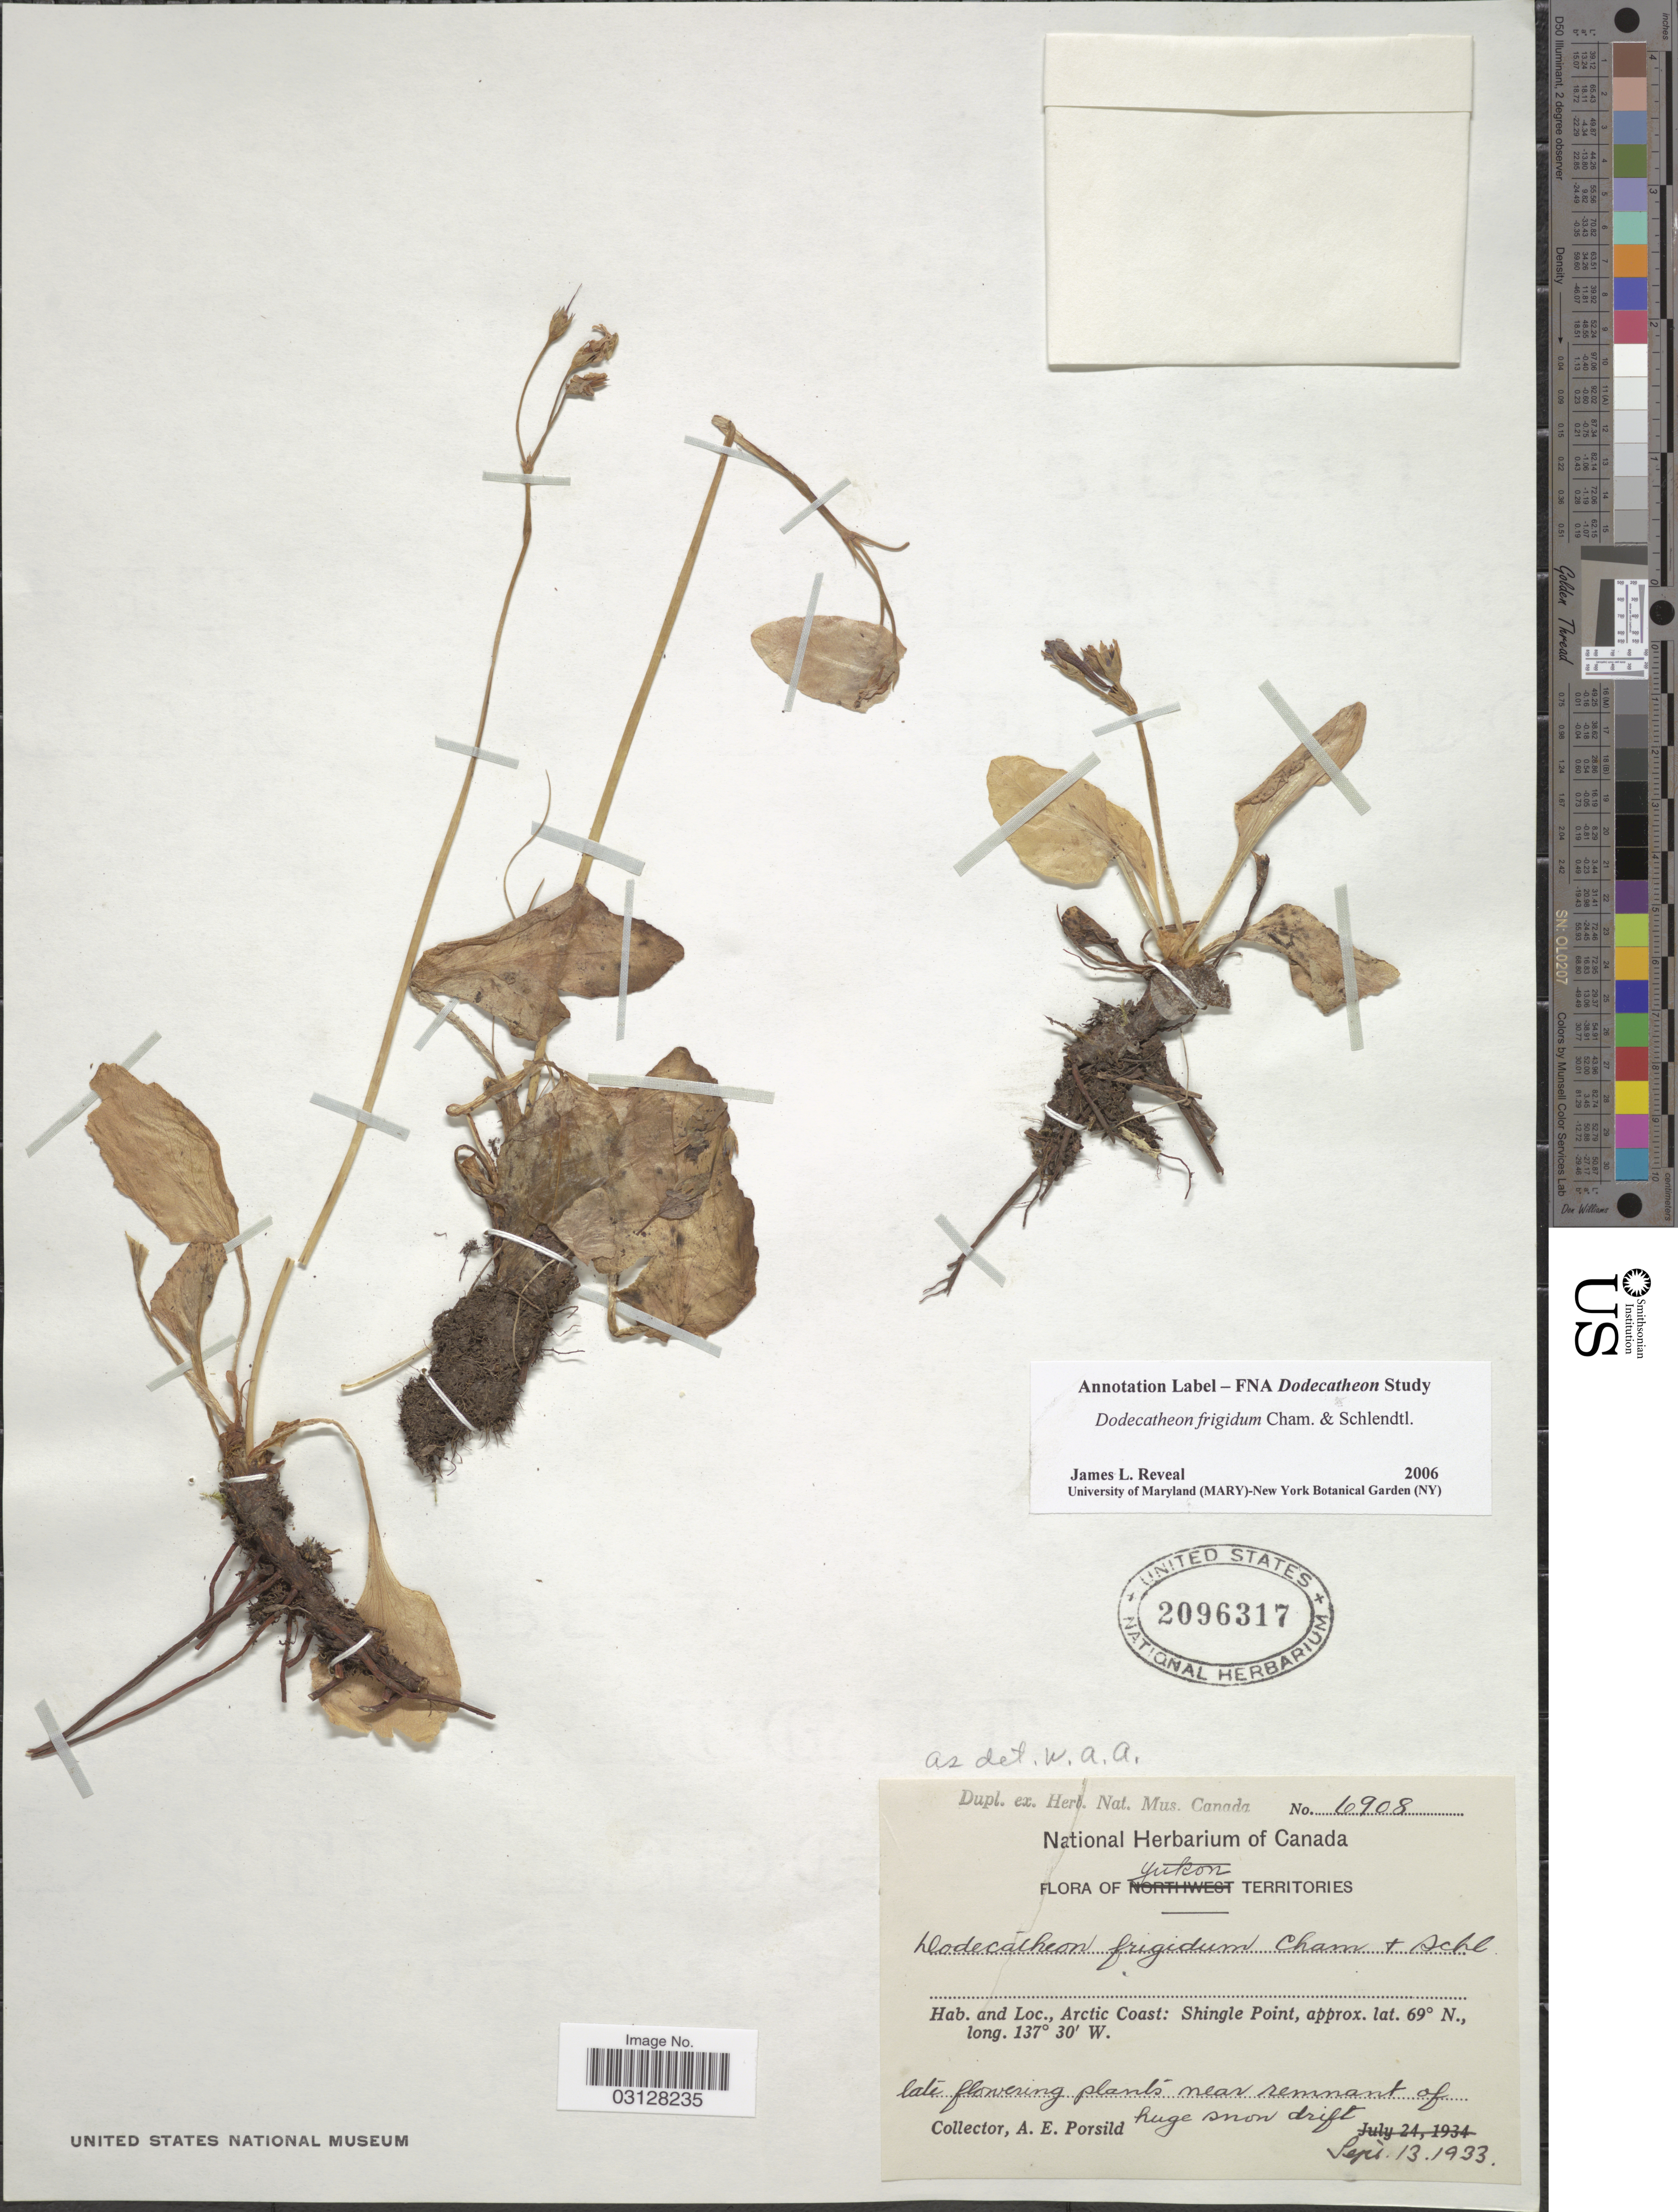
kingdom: Plantae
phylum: Tracheophyta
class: Magnoliopsida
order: Ericales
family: Primulaceae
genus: Dodecatheon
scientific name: Dodecatheon frigidum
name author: Cham. & Schltdl.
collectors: A. E. Porsild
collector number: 6908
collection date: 1933-09-13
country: Canada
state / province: Yukon Territory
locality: Arctic Coast: Shingle Point.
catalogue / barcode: US 2096317